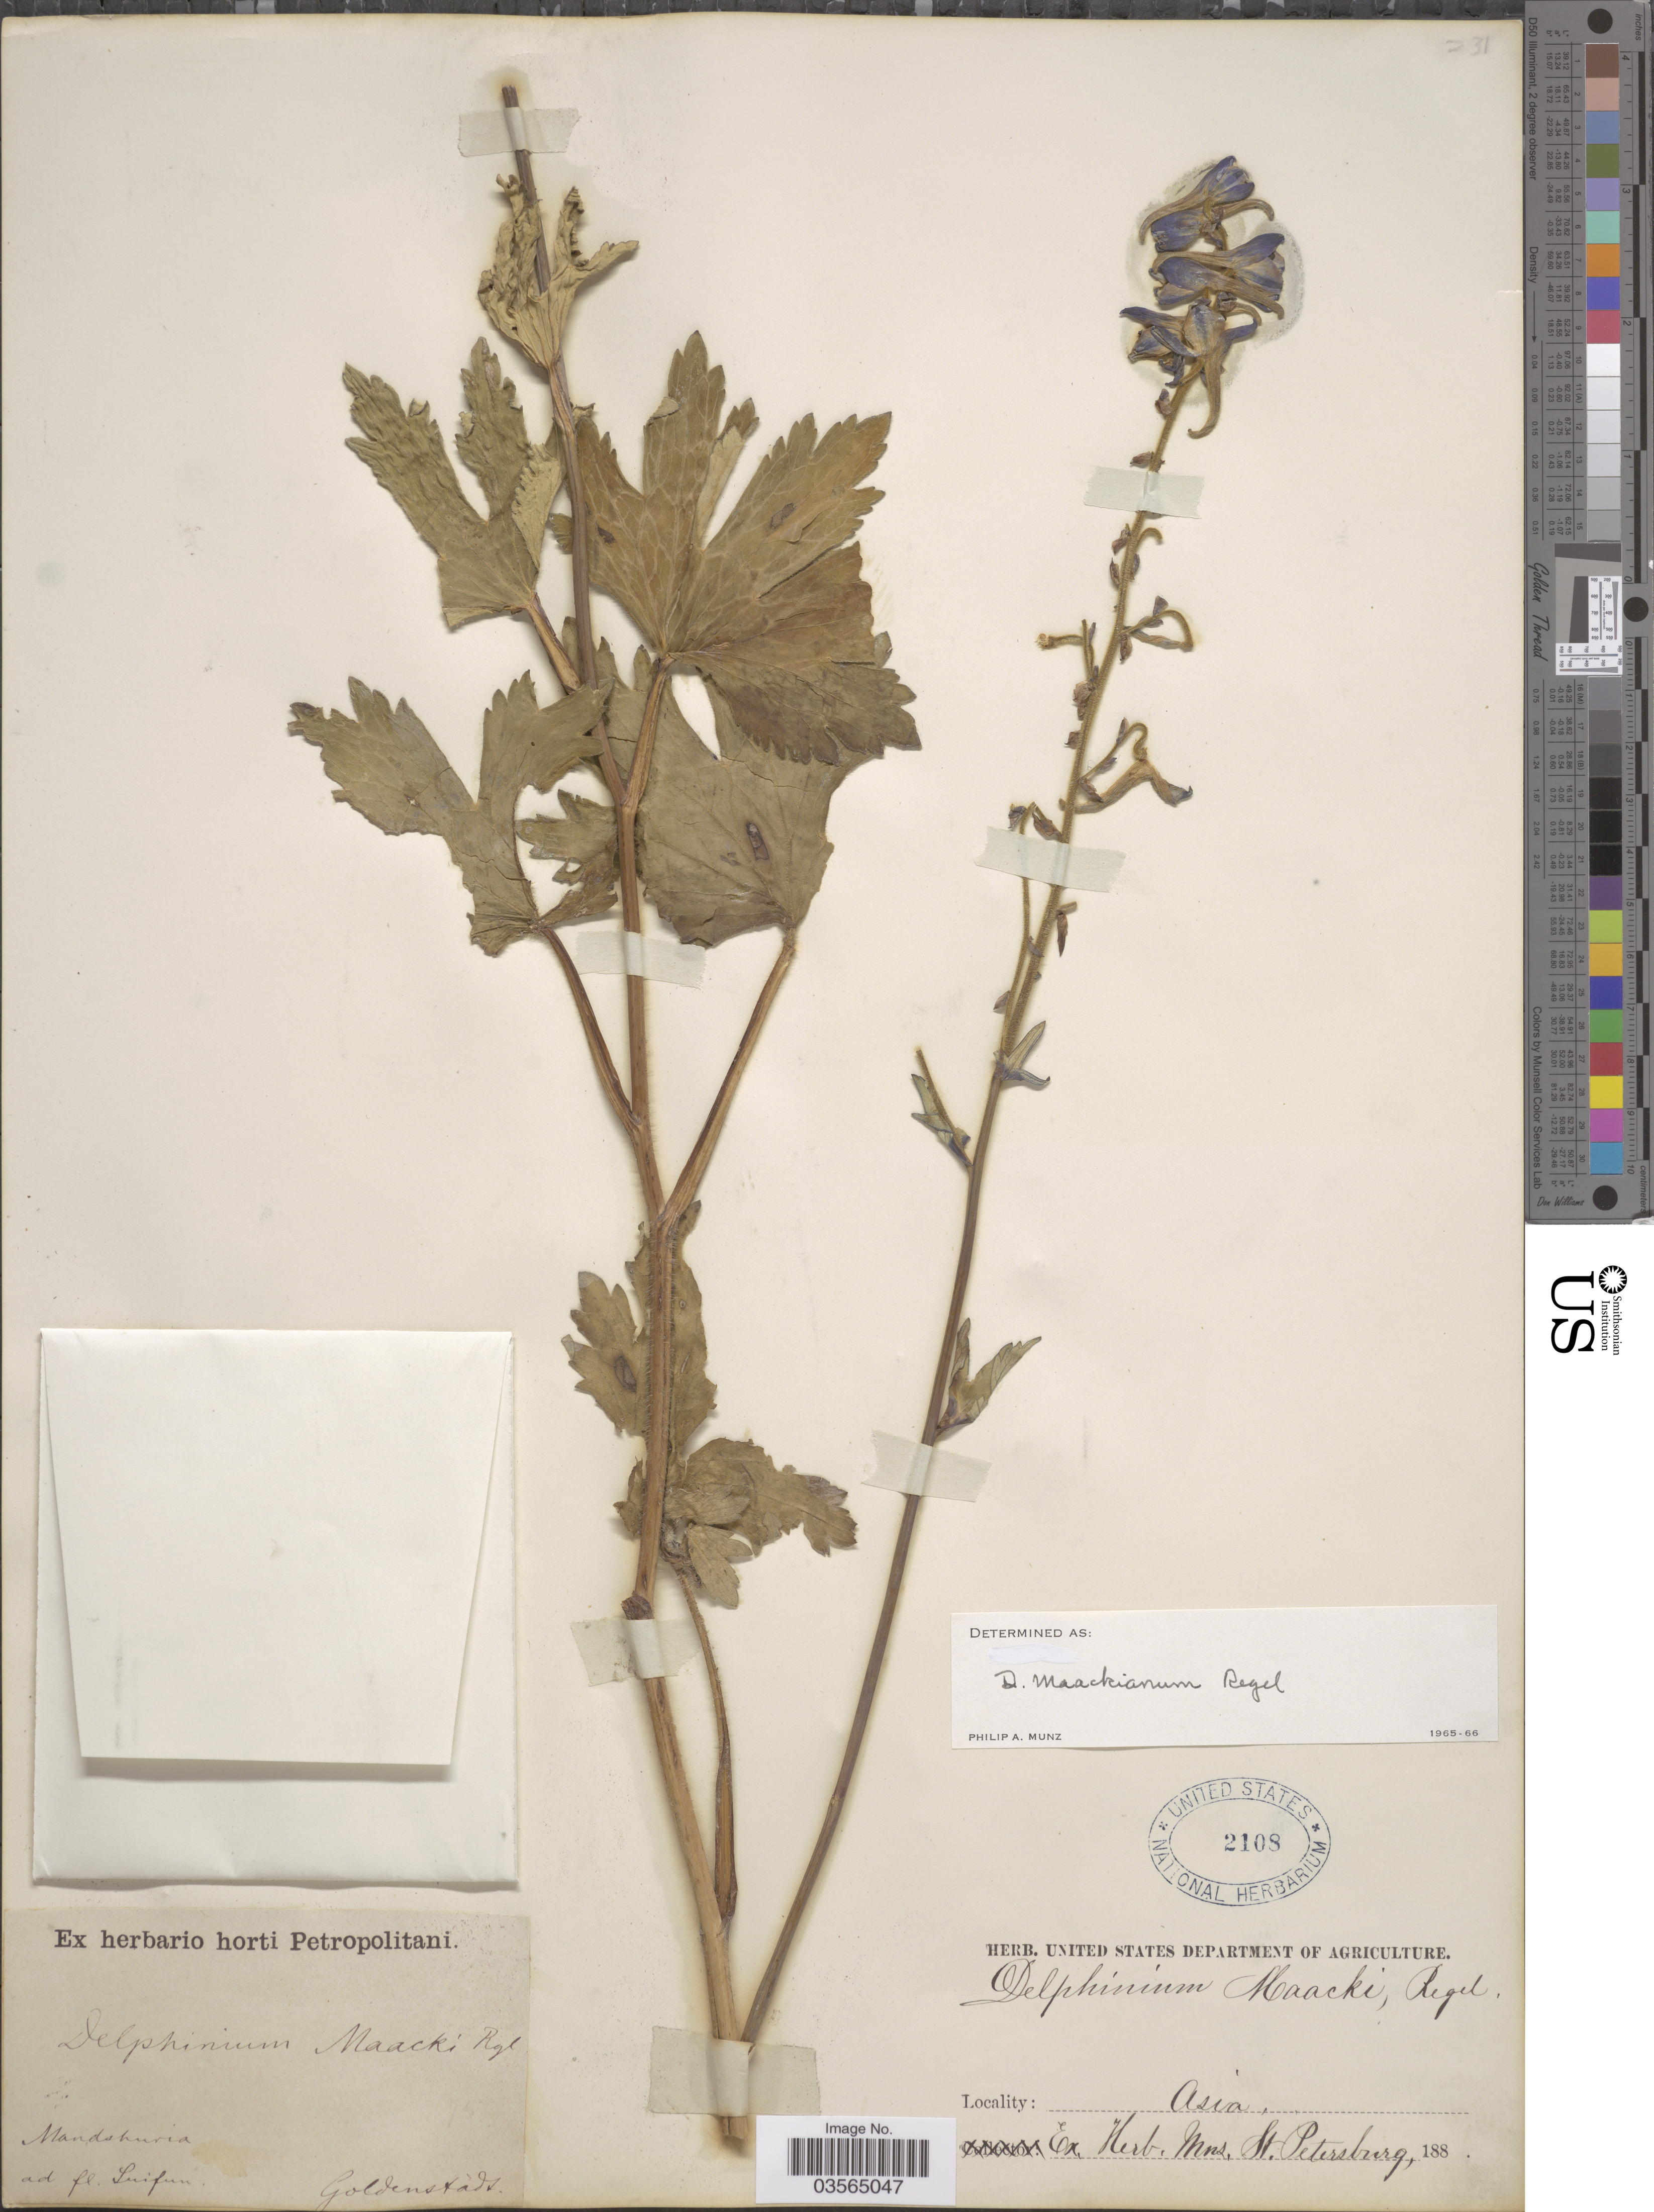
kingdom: Plantae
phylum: Tracheophyta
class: Magnoliopsida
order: Ranunculales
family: Ranunculaceae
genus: Delphinium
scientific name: Delphinium maackianum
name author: Regel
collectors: -. Goldenstadt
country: China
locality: Asia. Mandshuria ad fl. Suifun.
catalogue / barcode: US 2108